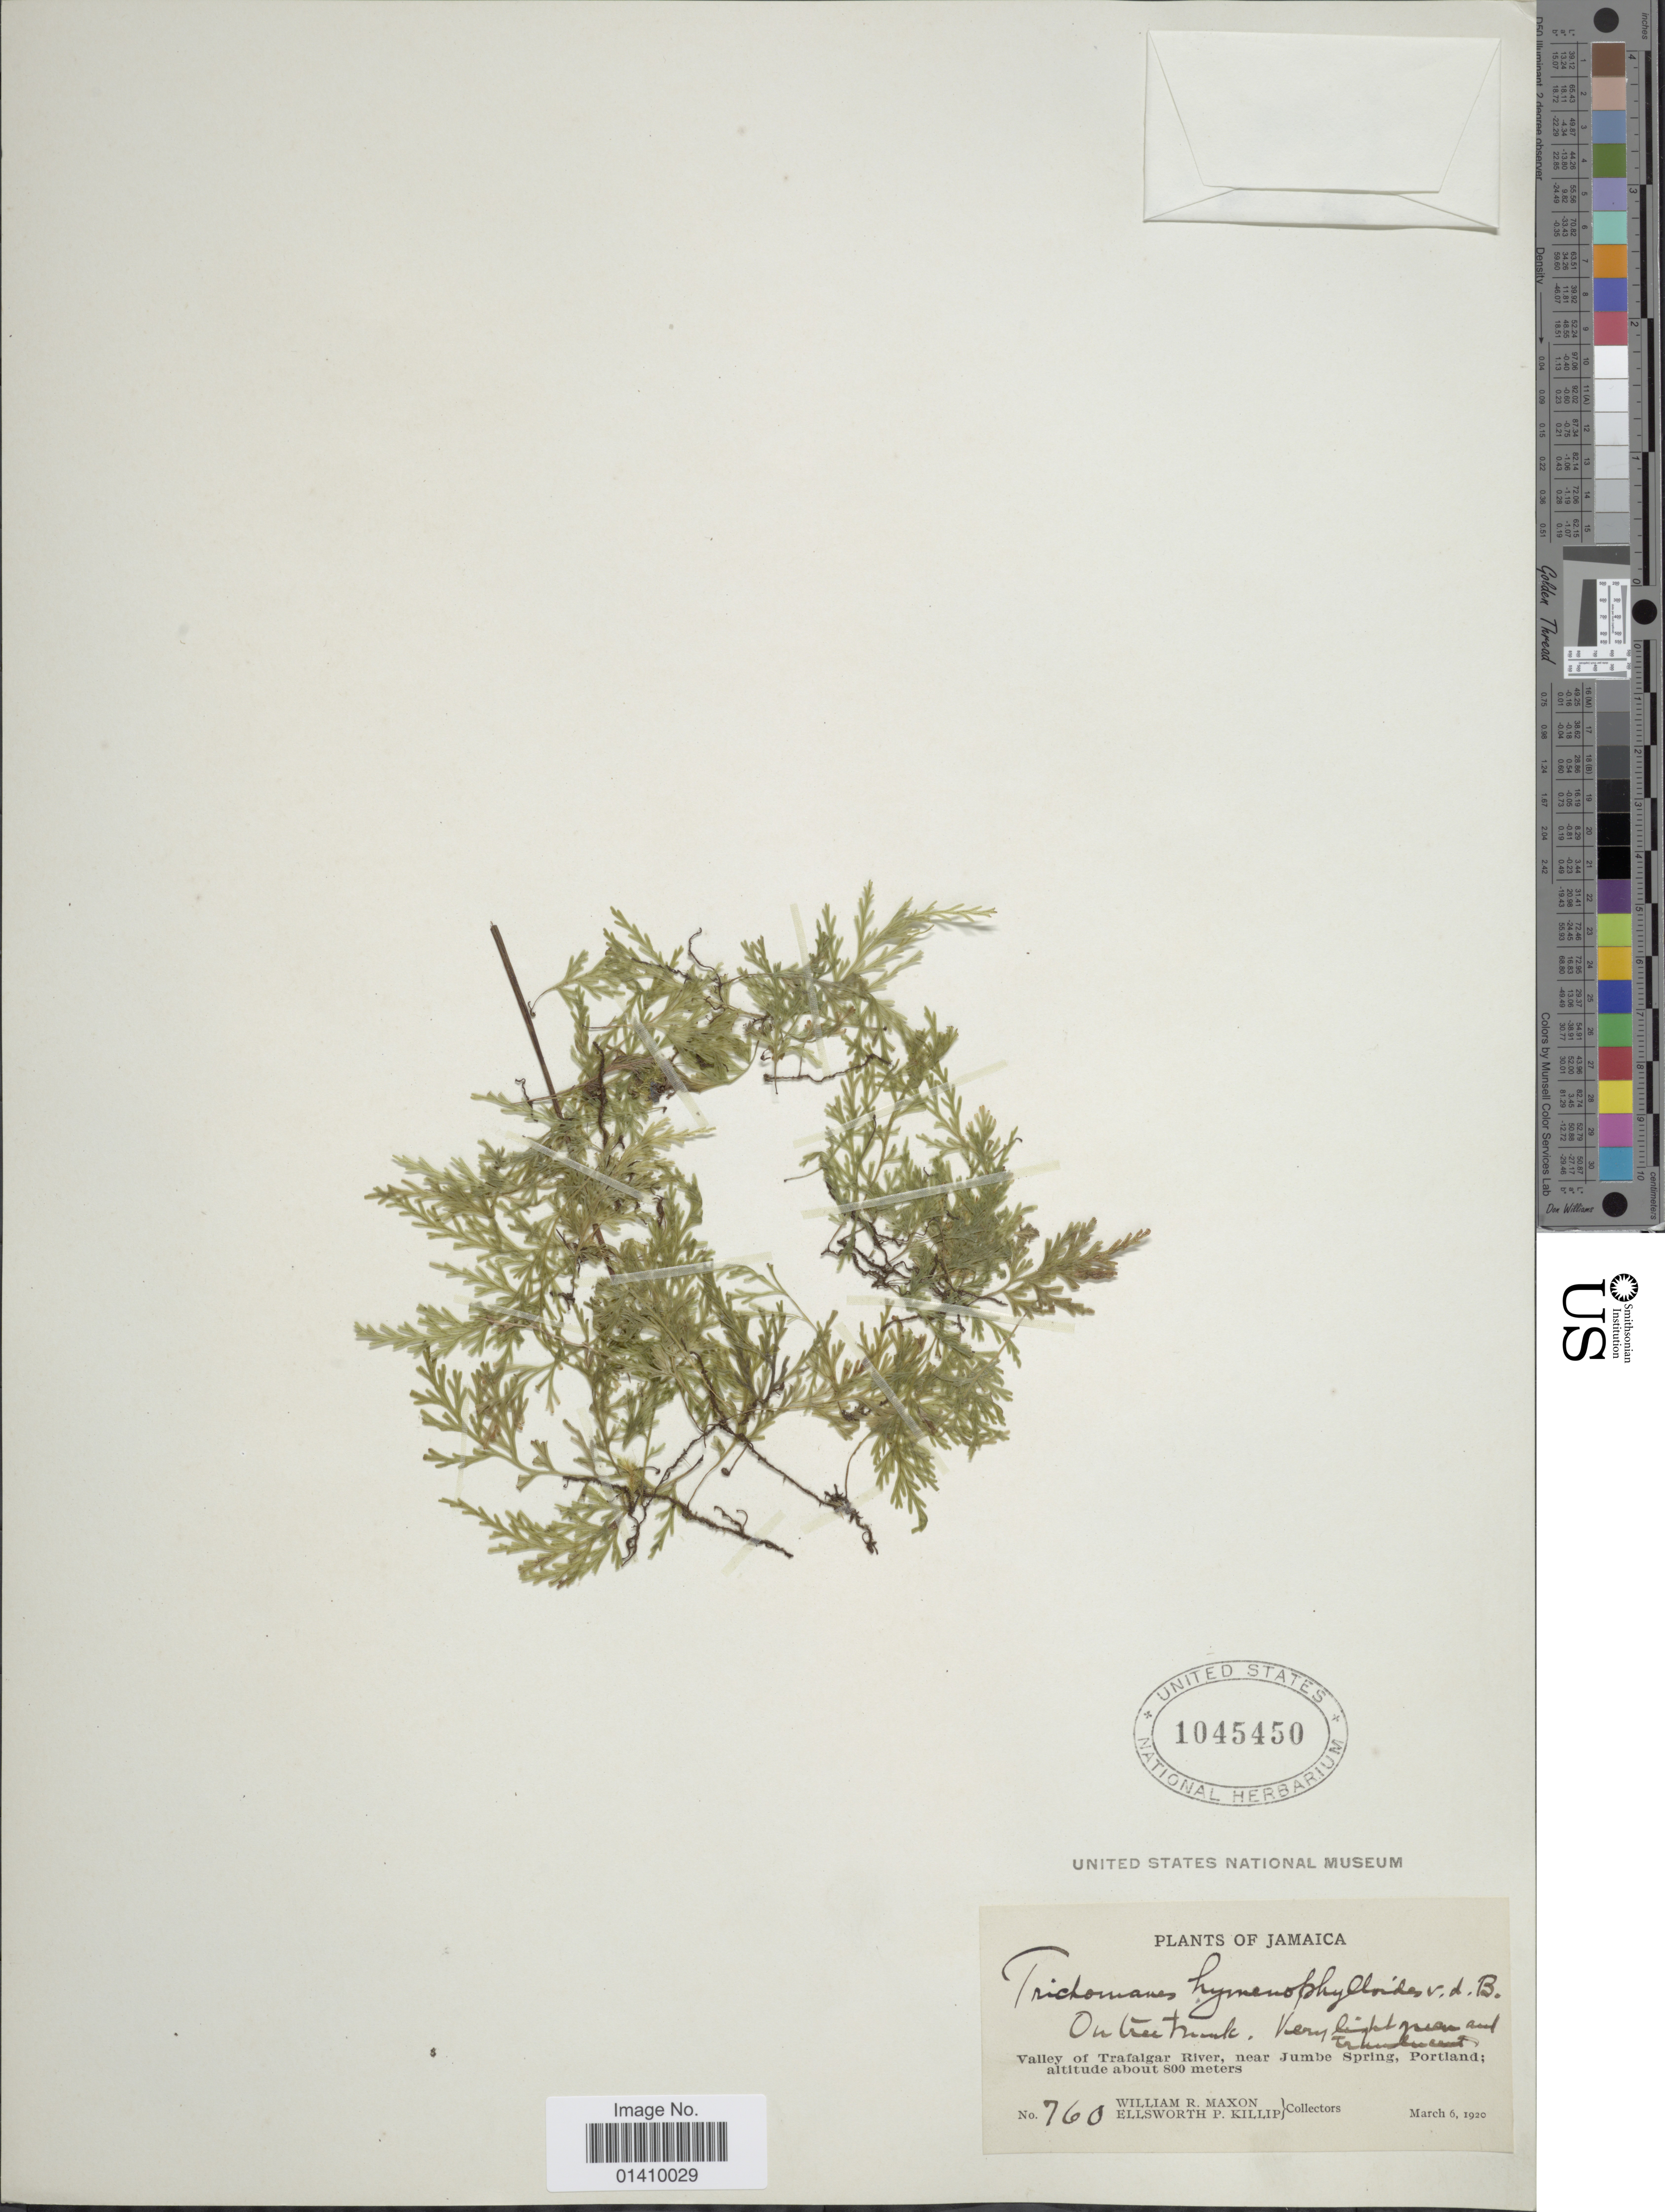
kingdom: Plantae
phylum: Tracheophyta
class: Polypodiopsida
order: Hymenophyllales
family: Hymenophyllaceae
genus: Polyphlebium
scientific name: Polyphlebium hymenophylloides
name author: (Bosch) Ebihara & Dubuisson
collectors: W. R. Maxon & E. P. Killip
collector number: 760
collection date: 1920-03-06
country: Jamaica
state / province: Portland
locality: Valley of Trafalgar river, near Jumbe Spring Portland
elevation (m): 800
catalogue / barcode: US 1045450